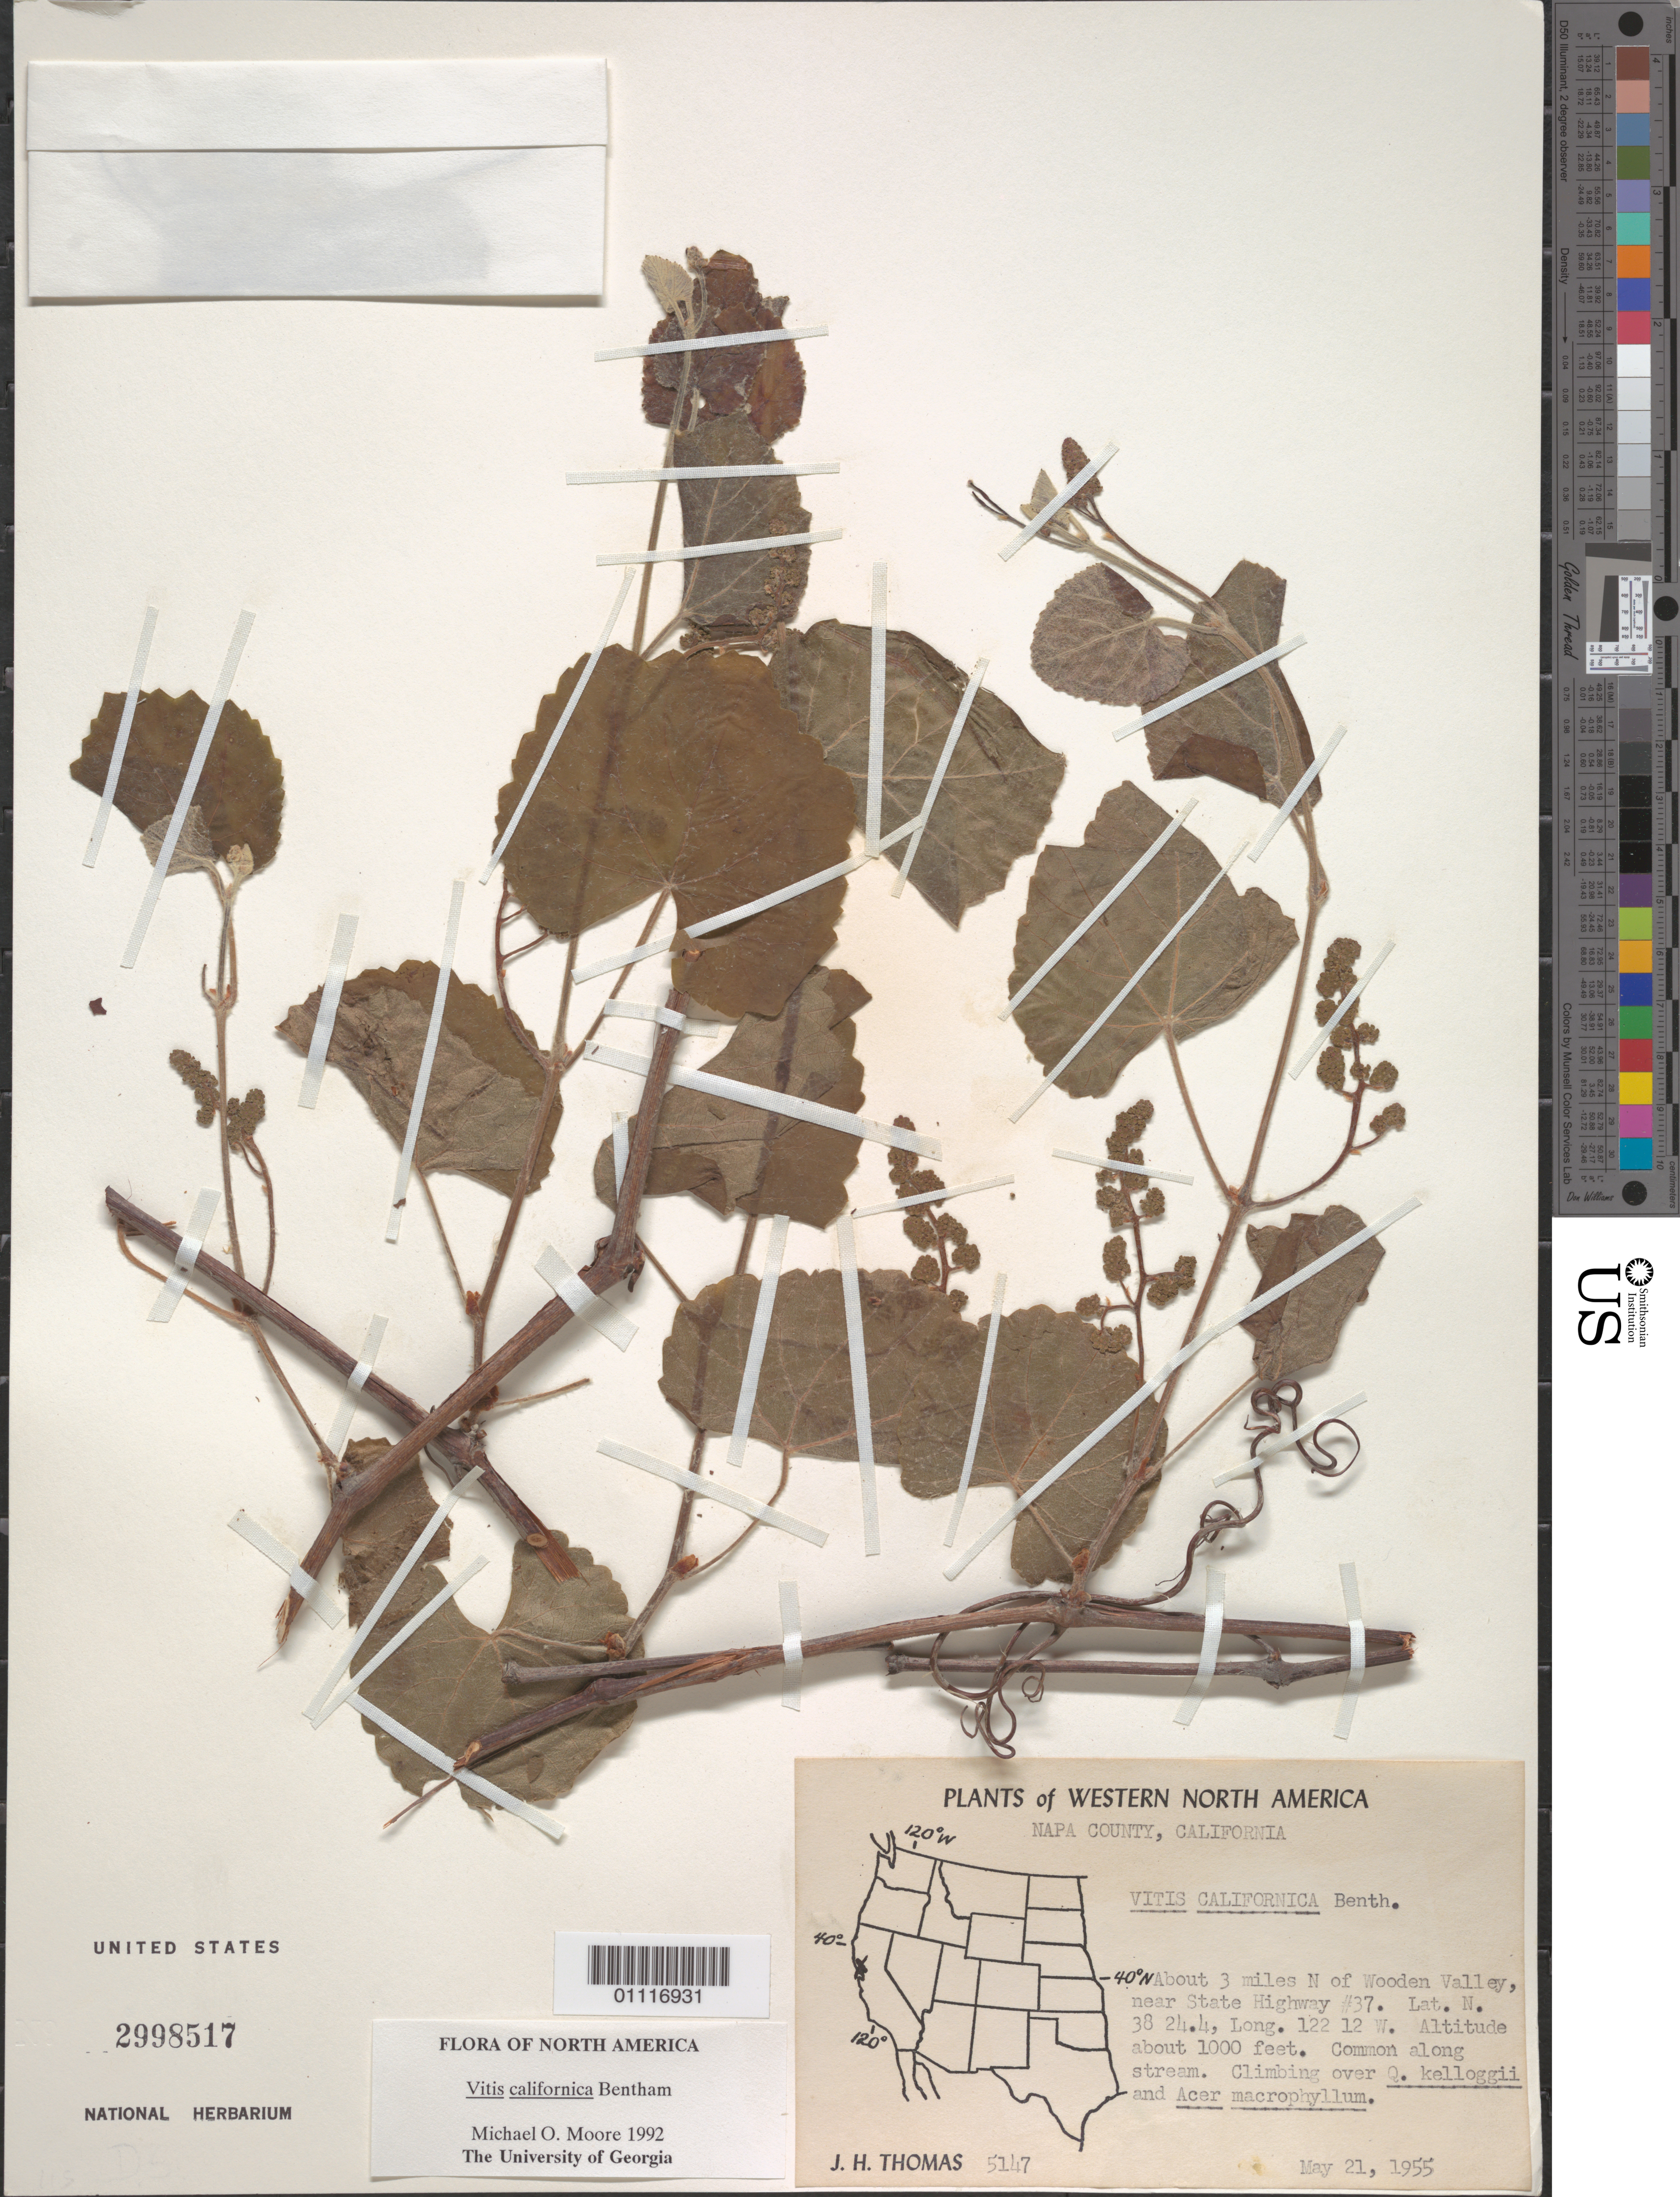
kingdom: Plantae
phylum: Tracheophyta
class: Magnoliopsida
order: Vitales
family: Vitaceae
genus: Vitis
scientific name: Vitis californica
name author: Benth.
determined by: Moore, M. O.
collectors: J. H. Thomas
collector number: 5147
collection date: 1955-05-21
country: United States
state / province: California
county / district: Napa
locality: About 3 miles N of Wooden Valley, near State Highway #37.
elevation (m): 305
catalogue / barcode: US 2998517